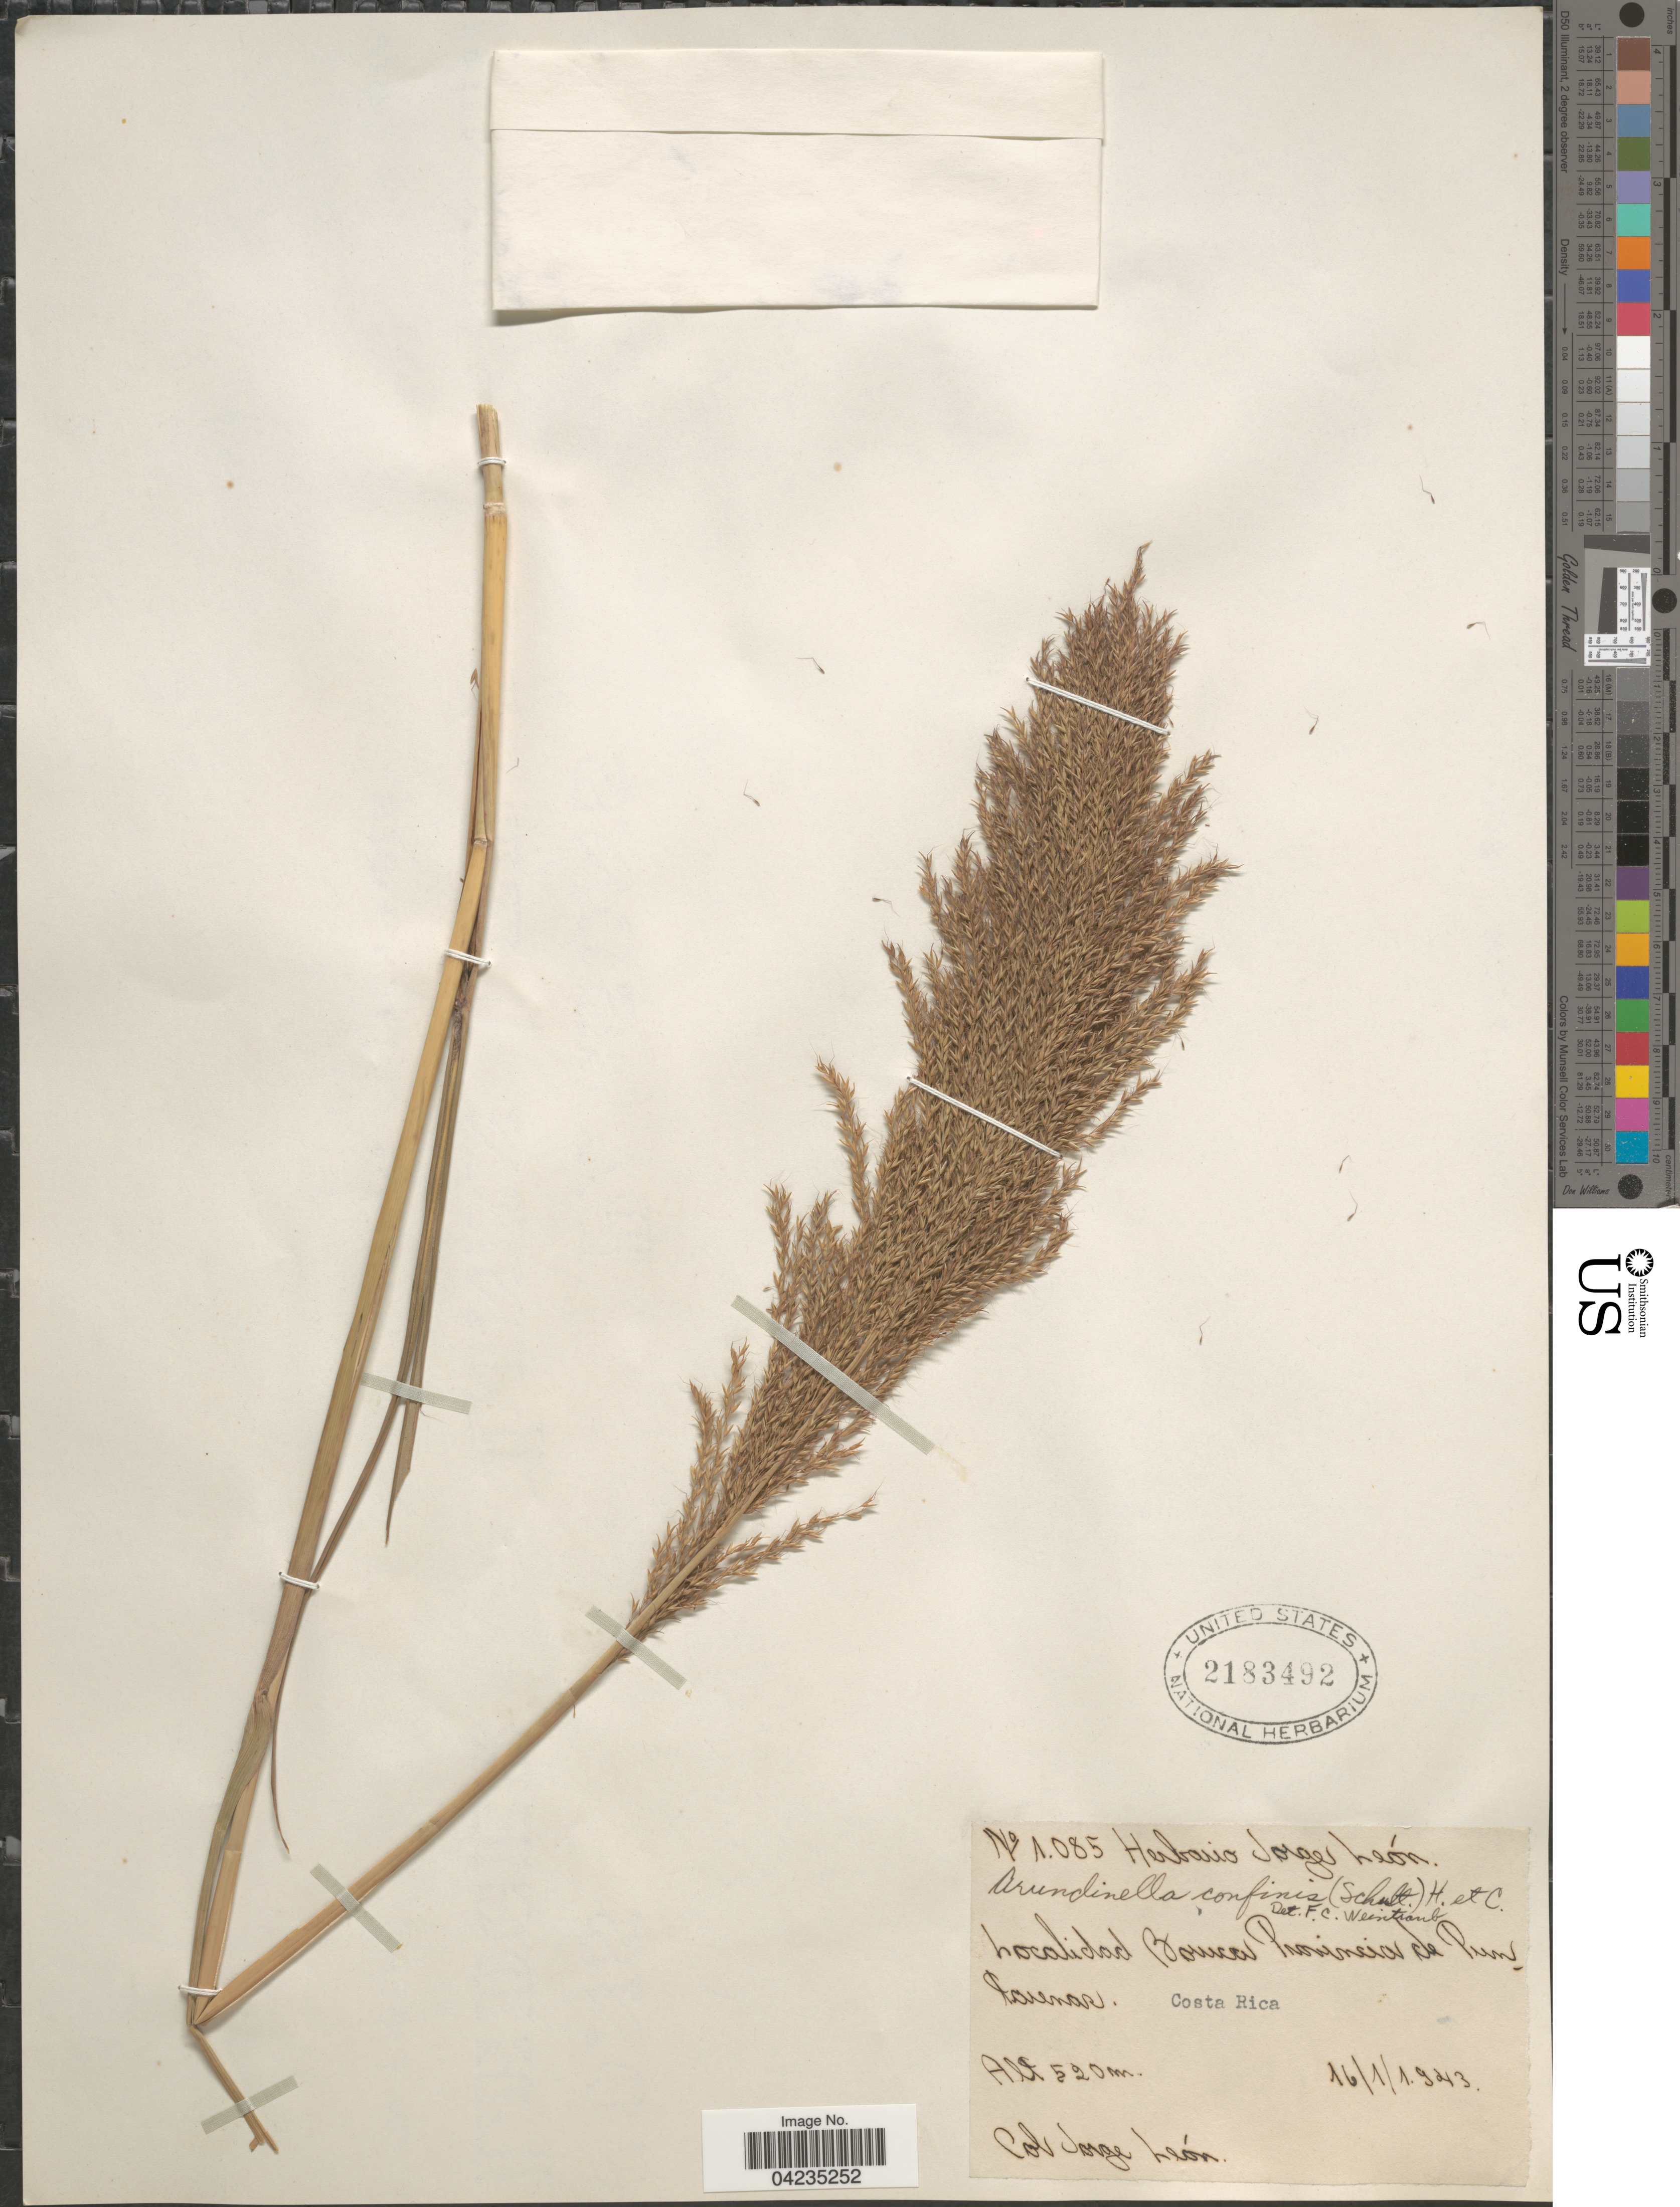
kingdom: Plantae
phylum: Tracheophyta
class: Liliopsida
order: Poales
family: Poaceae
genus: Arundinella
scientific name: Arundinella hispida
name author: (Humb. & Bonpl. ex Willd.) Kuntze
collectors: J. León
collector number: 1085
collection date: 1943-01-16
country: Costa Rica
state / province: Puntarenas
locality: Boruca.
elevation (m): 520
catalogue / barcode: US 2183492